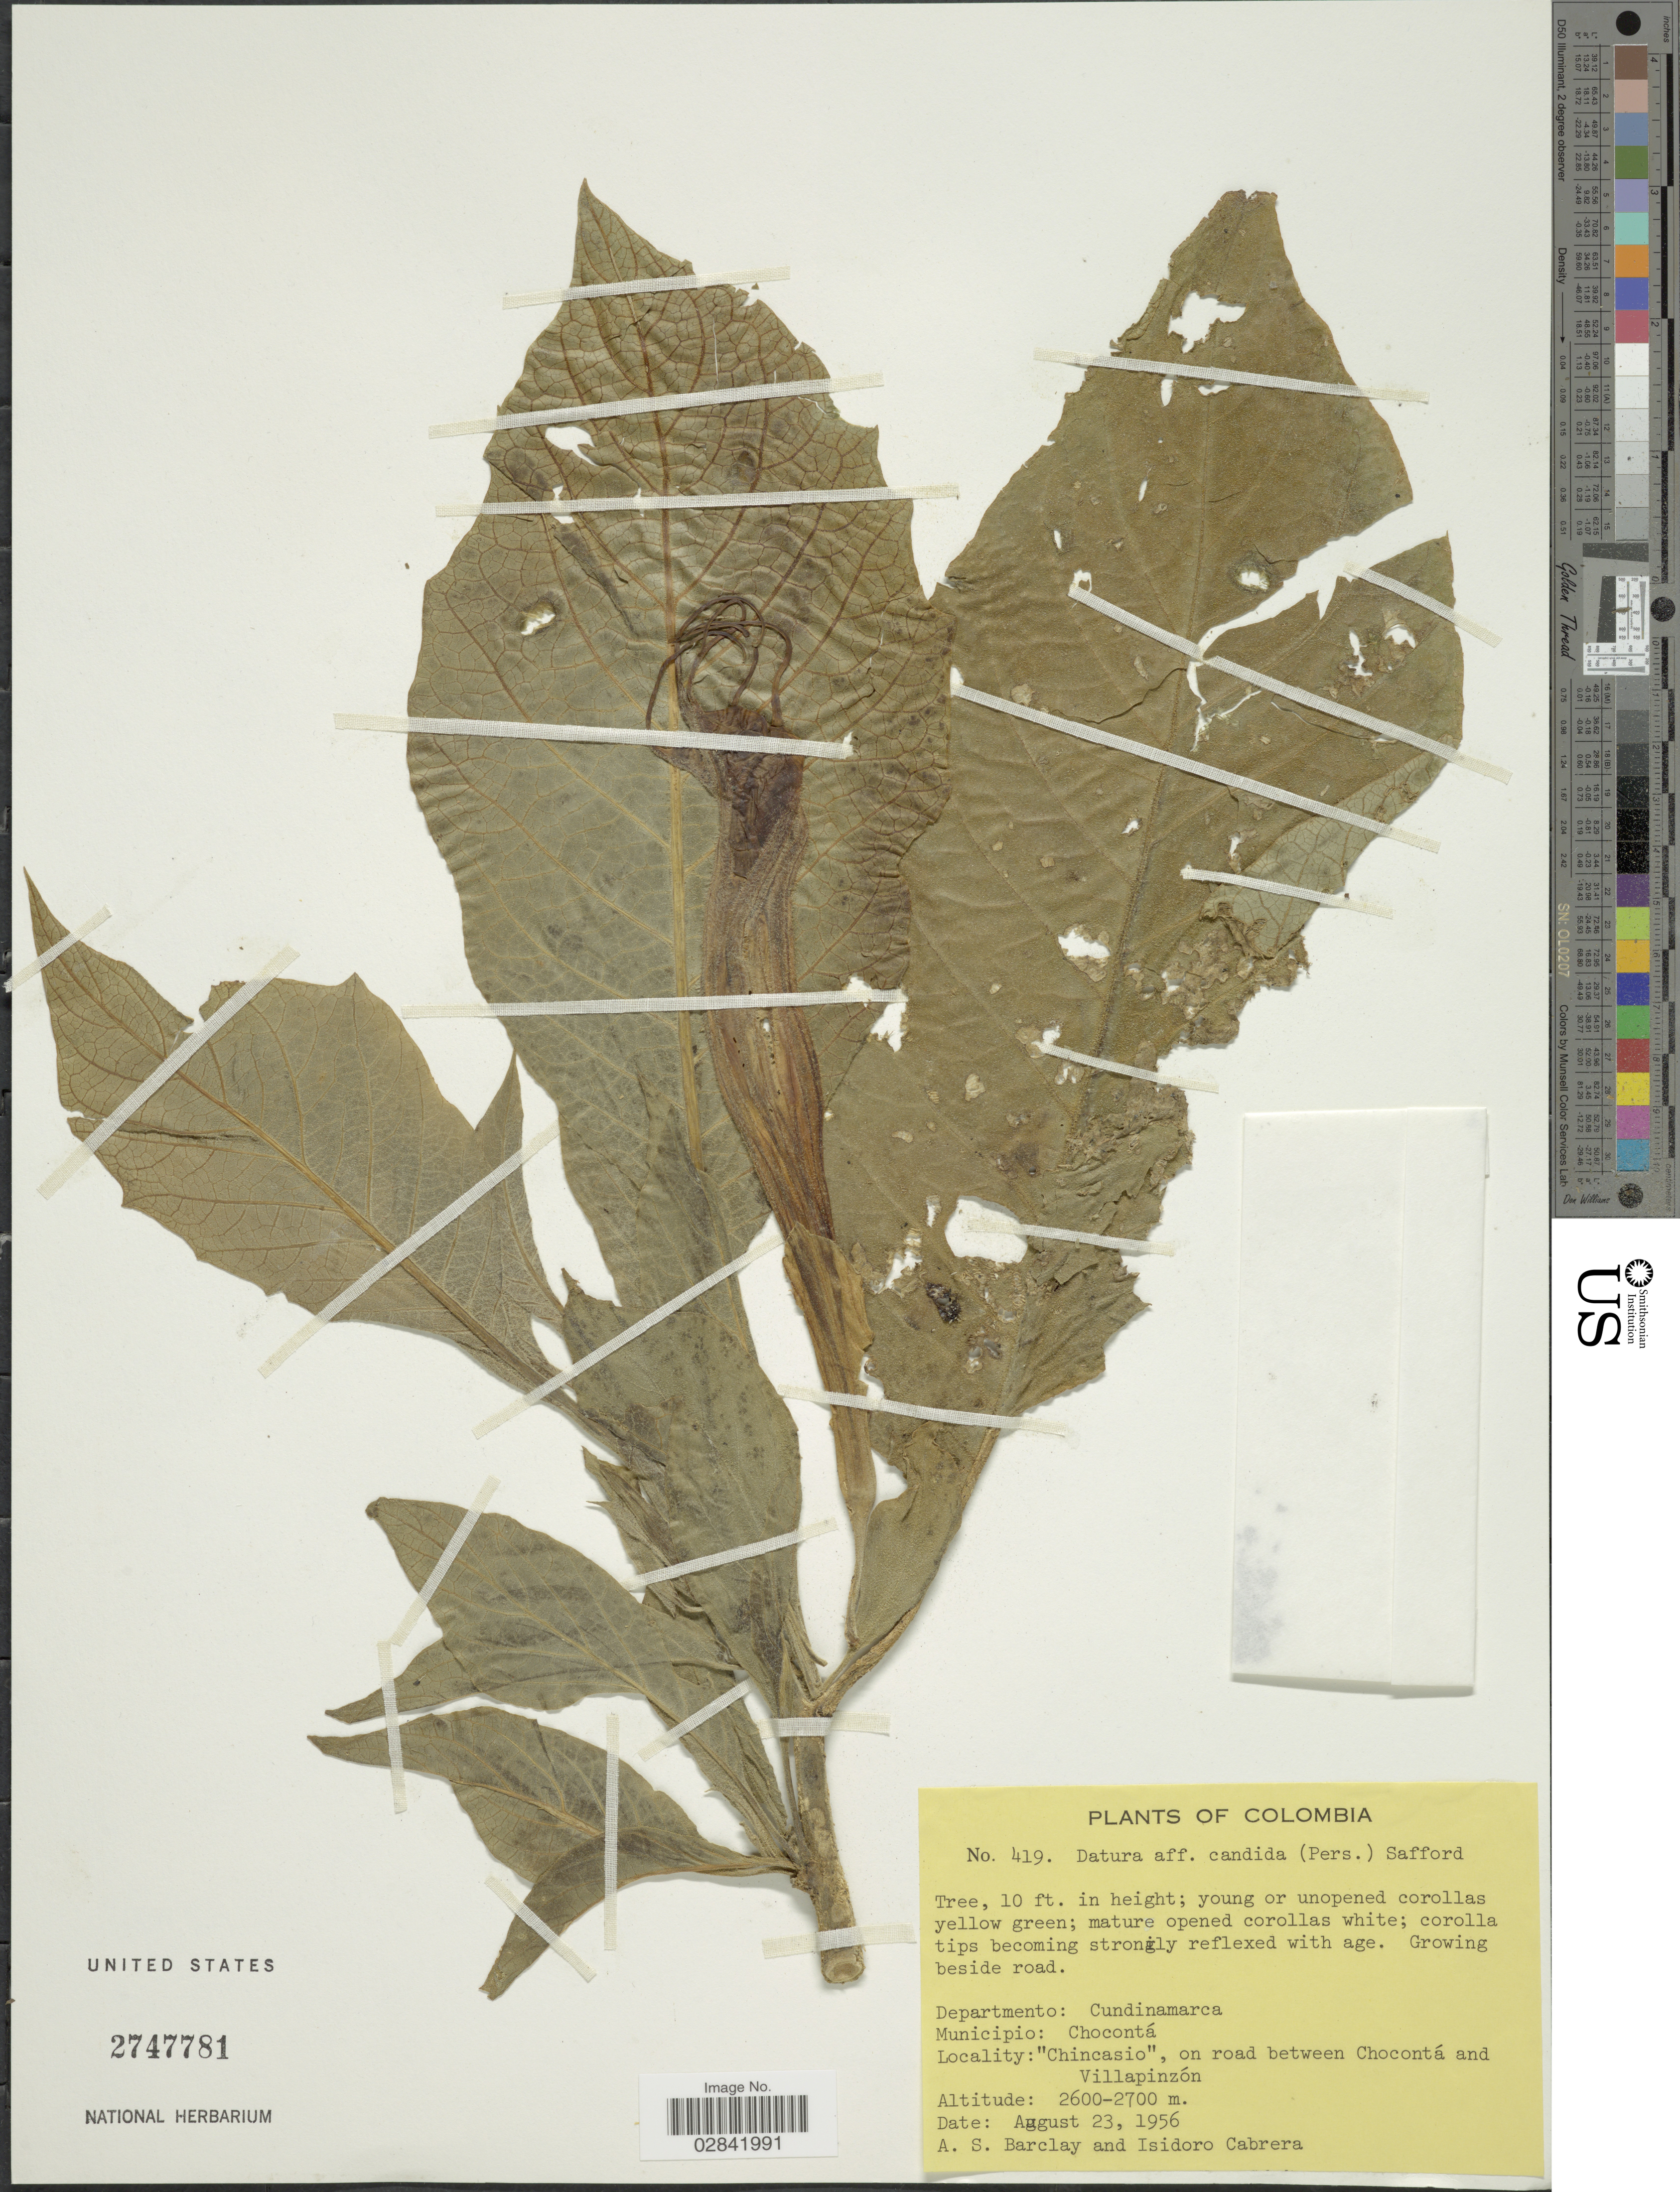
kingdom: Plantae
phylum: Tracheophyta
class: Magnoliopsida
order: Solanales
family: Solanaceae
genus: Brugmansia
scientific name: Brugmansia x candida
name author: Pers.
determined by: (US) Smithsonian Institution - National Museum of Natural History - Department of Botany (UNITED STATES)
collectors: A. S. Barclay & I. Cabrera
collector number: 419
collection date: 1956-08-23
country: Colombia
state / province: Cundinamarca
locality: Departmento: Cundinamarca, Municipio: Chocontá. "Chincasio", on road between Chocontá and Villapinzón.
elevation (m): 2600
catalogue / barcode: US 2747781